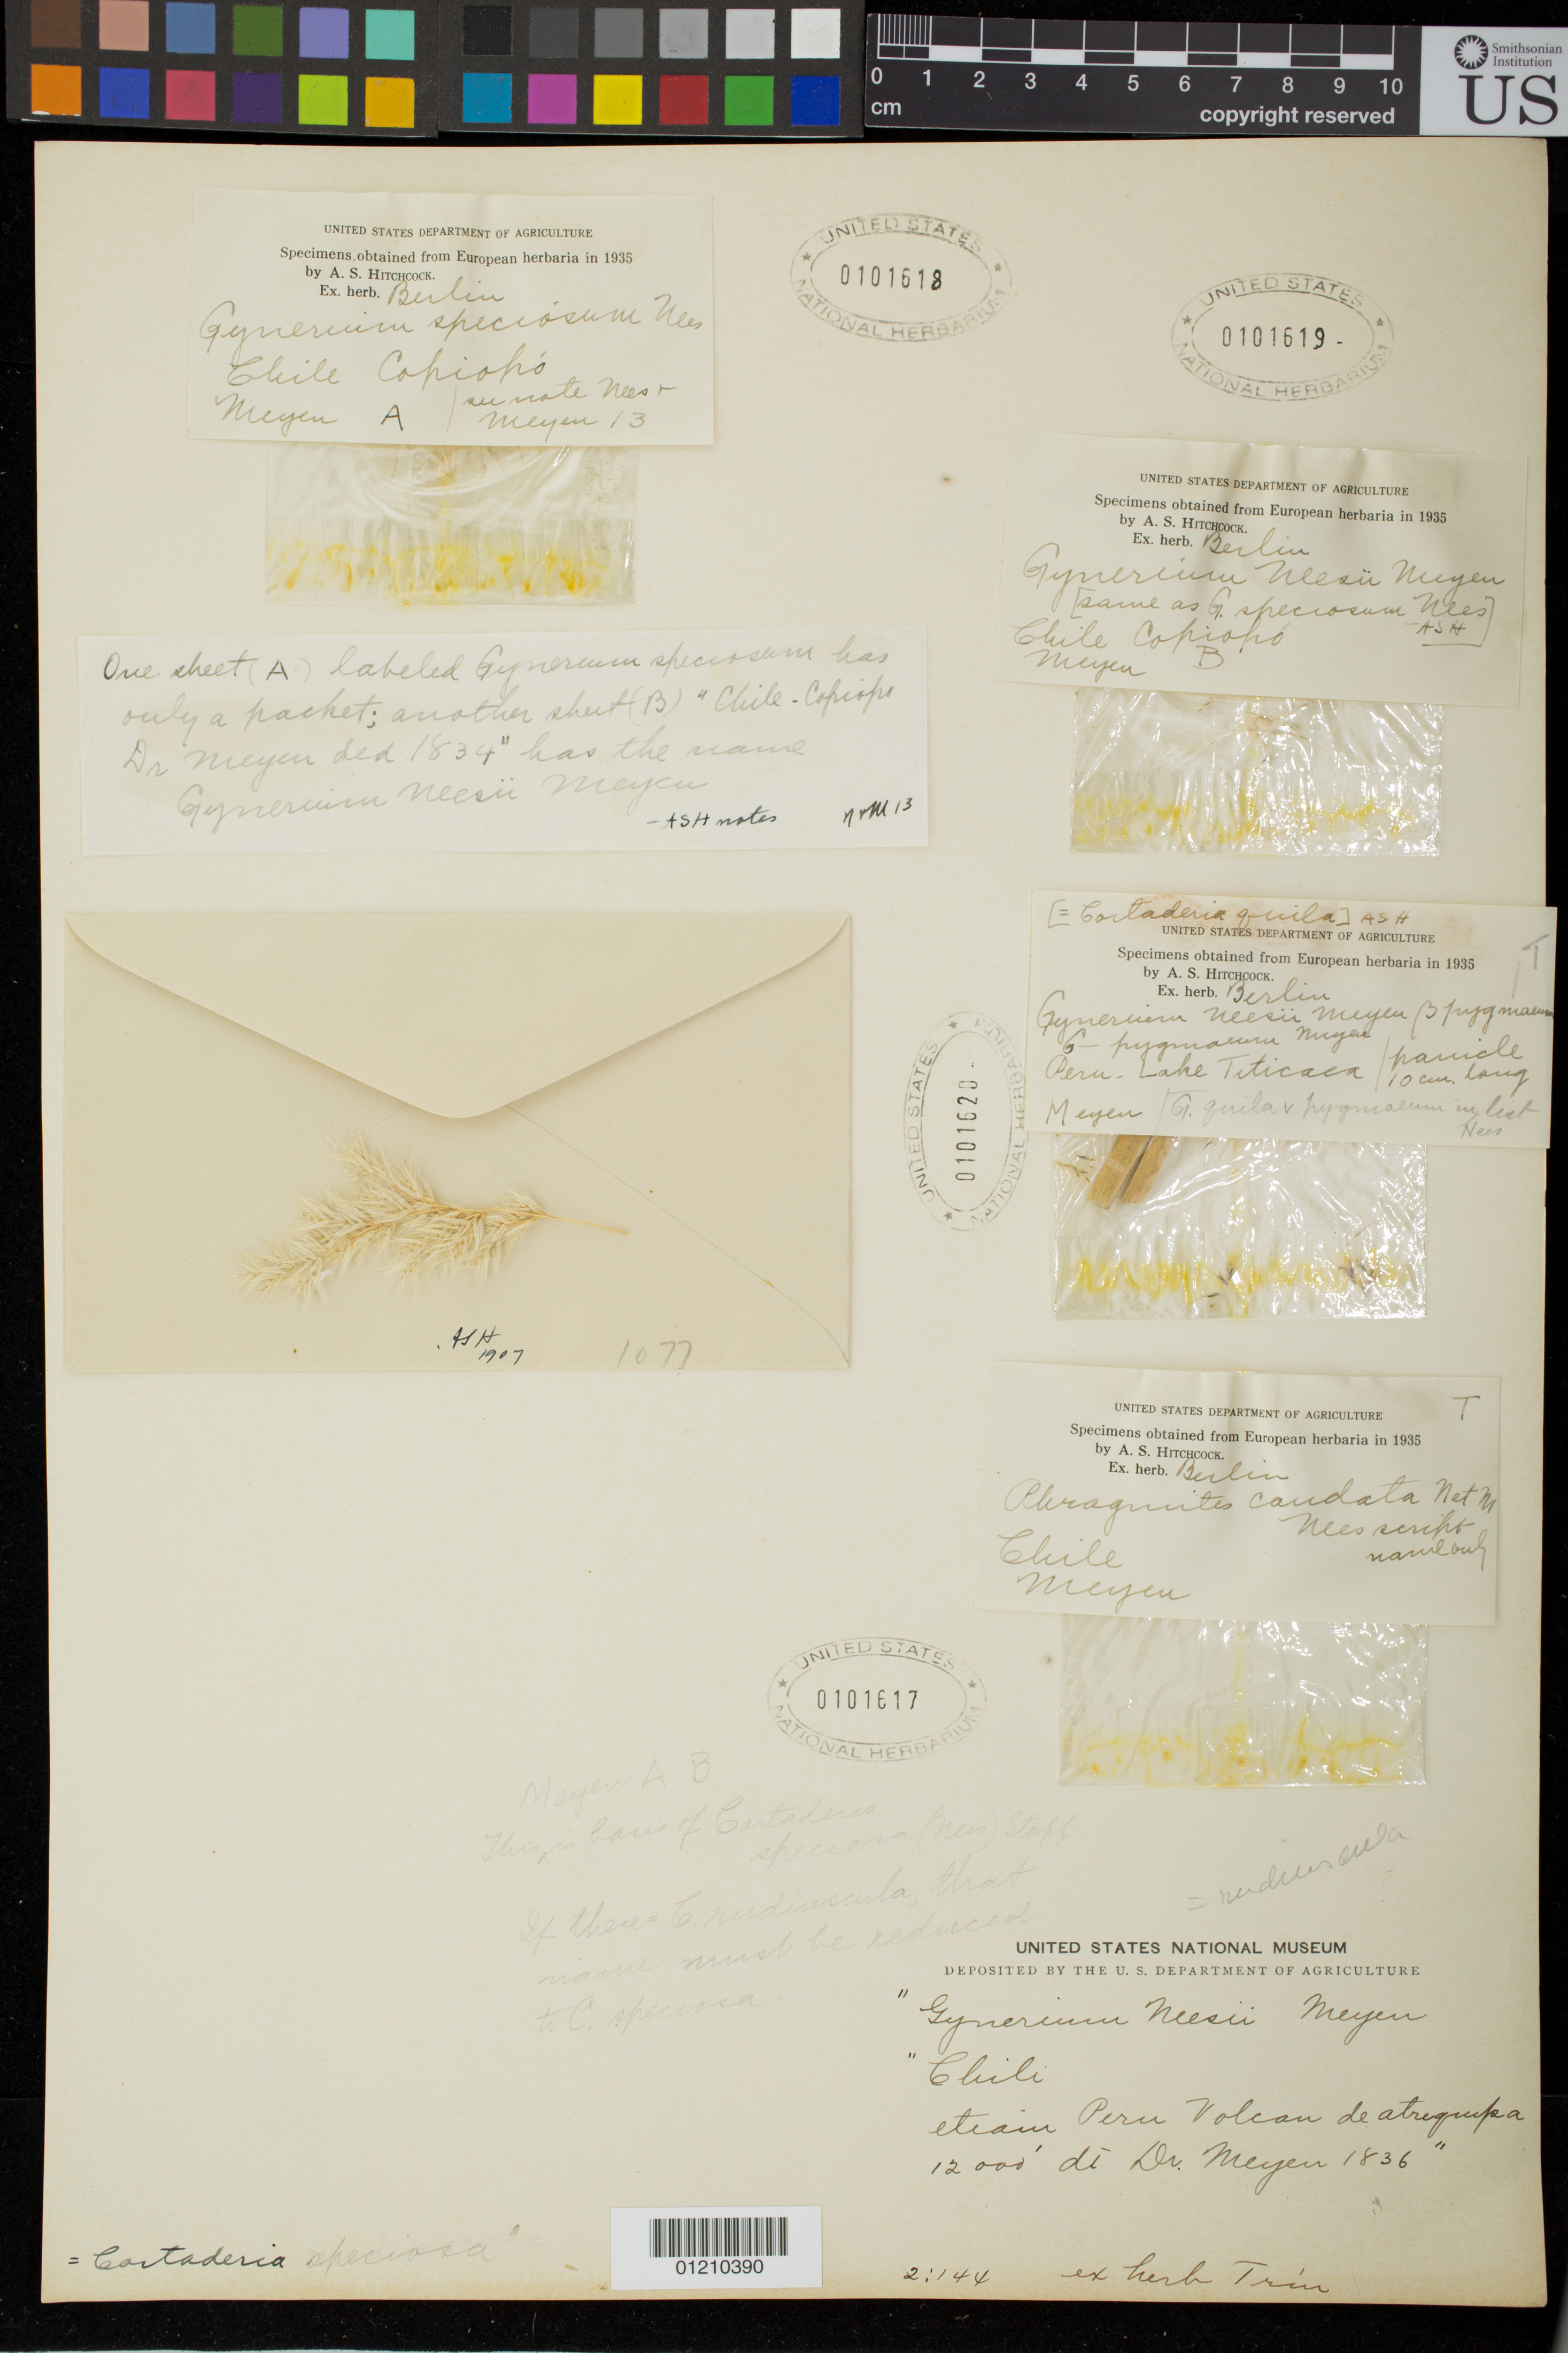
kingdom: Plantae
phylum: Tracheophyta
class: Liliopsida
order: Poales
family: Poaceae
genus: Gynerium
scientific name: Gynerium speciosum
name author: Nees & Meyen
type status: Syntype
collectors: F. J. F. Meyen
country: Chile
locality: Copiapo.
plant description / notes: Fragmentary material of type specimen ex herb. Berlin.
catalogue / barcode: US 101619